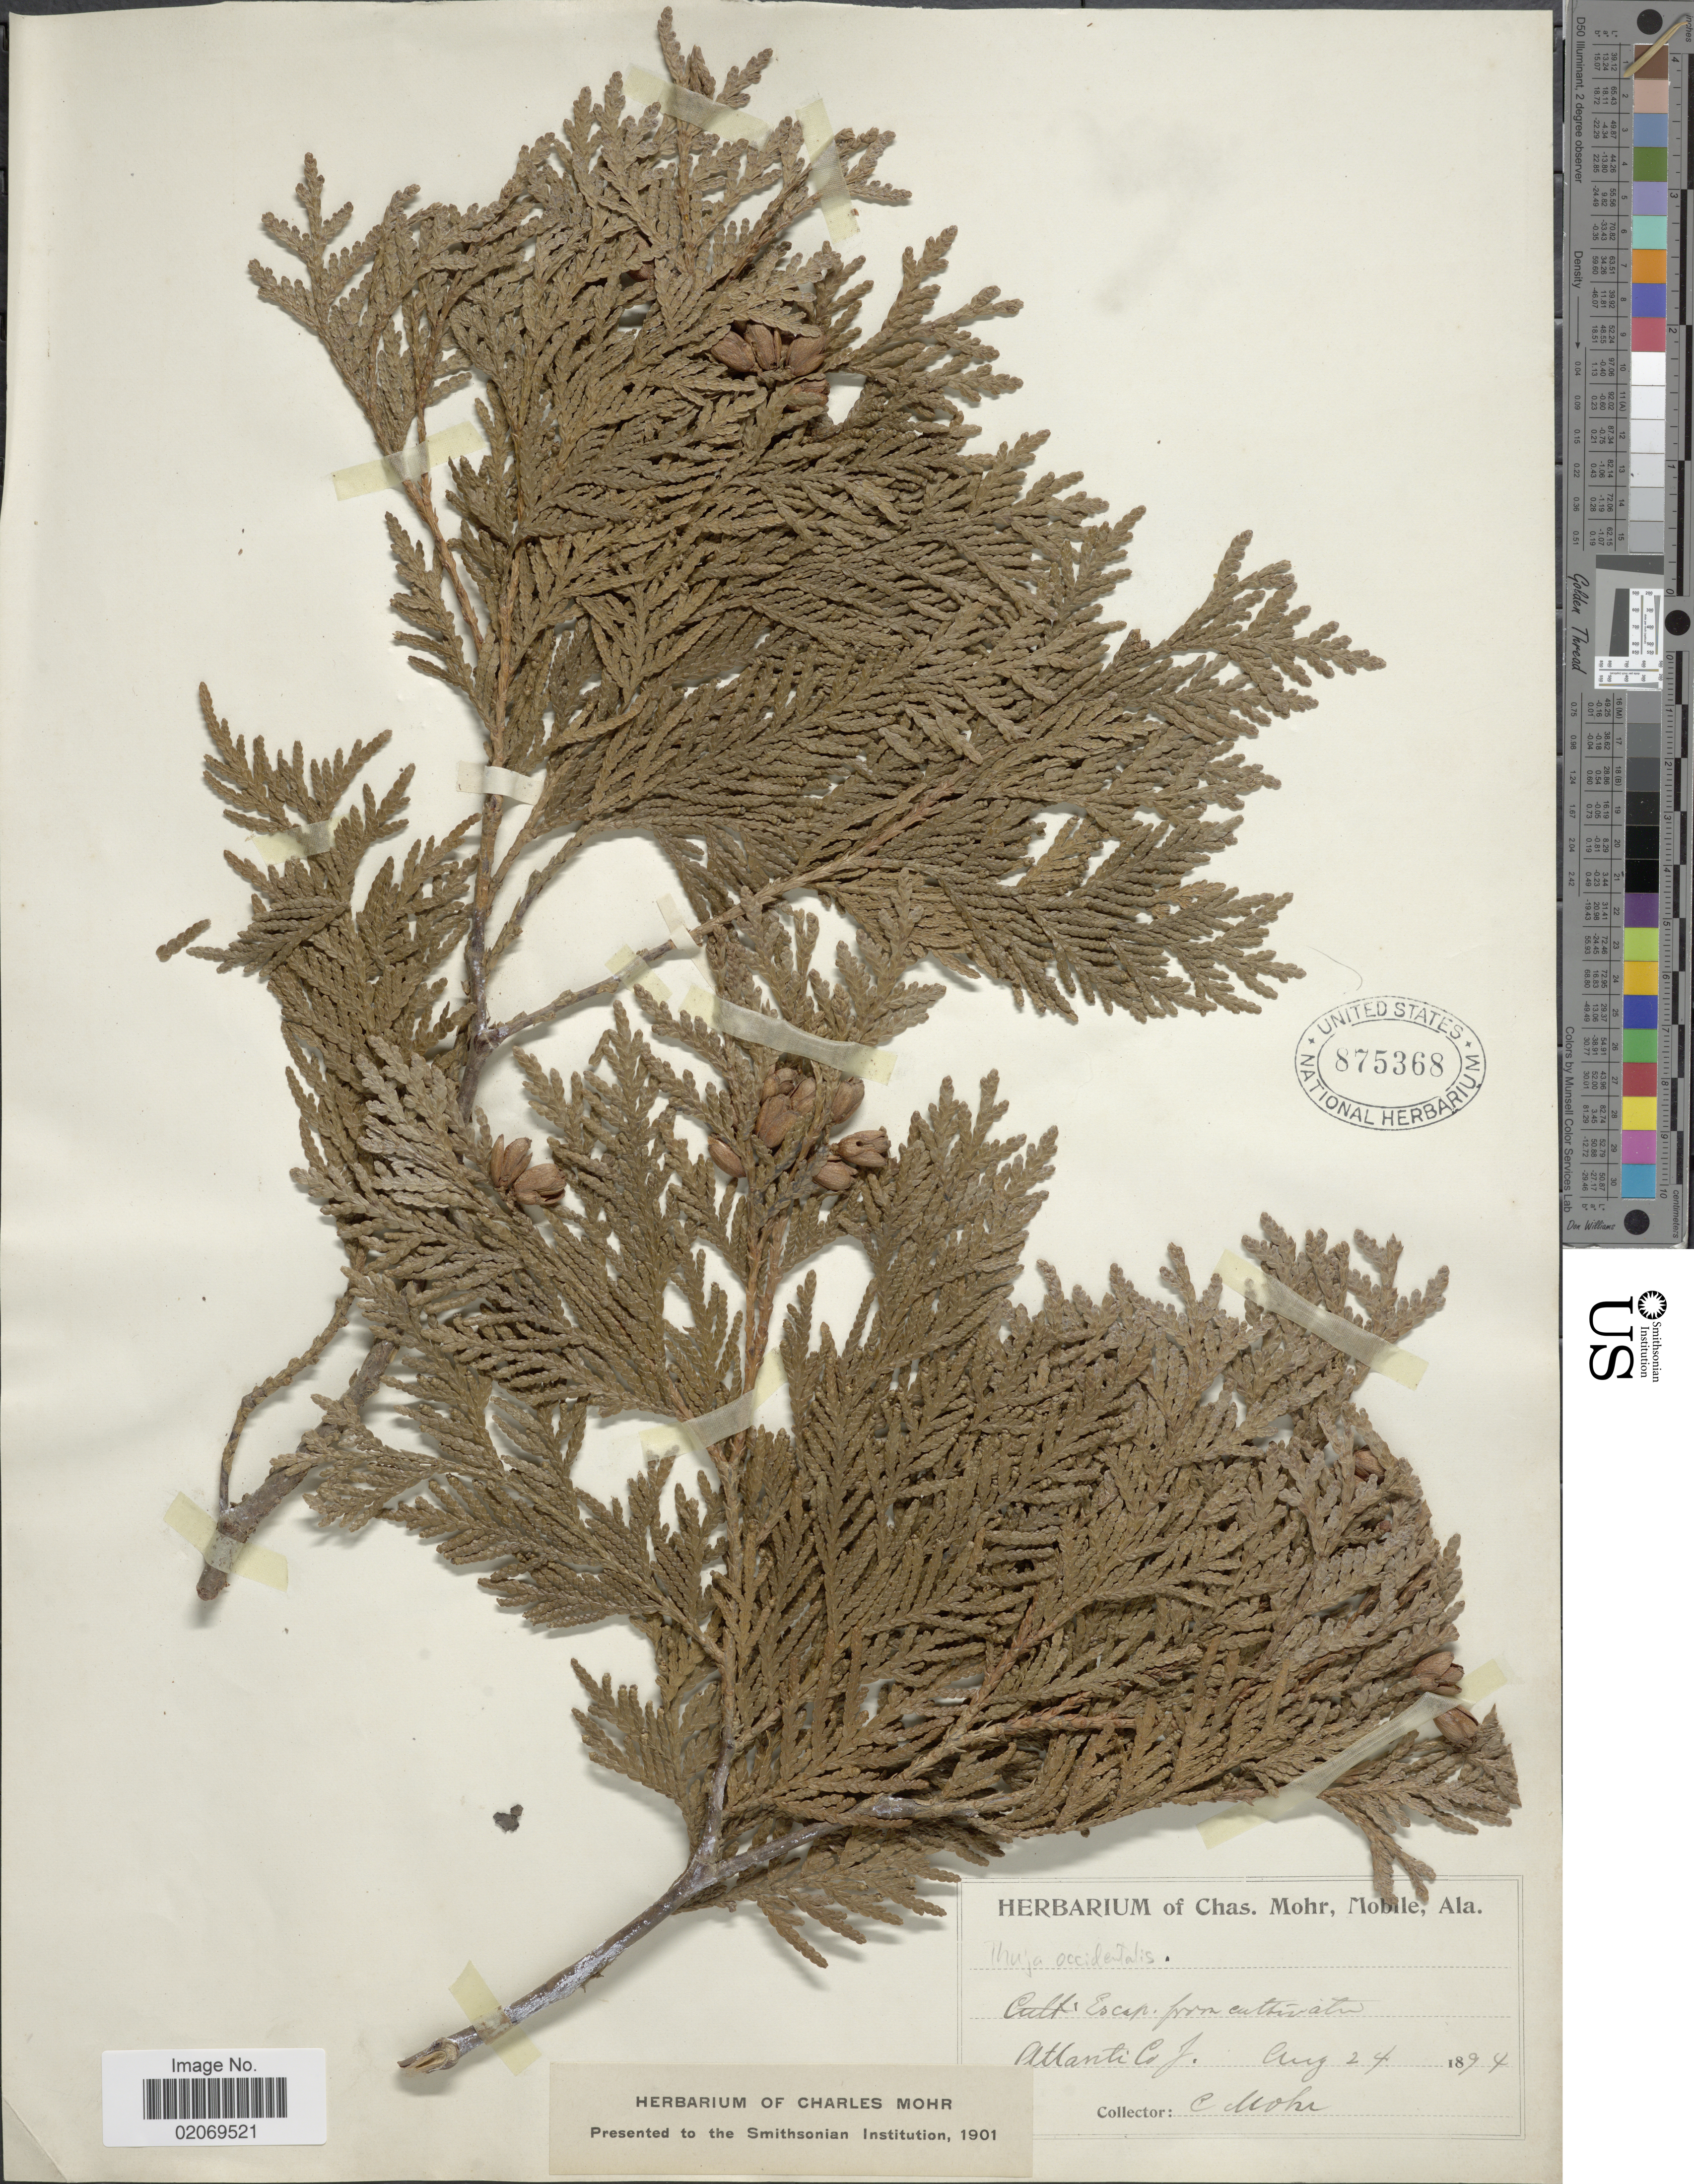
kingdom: Plantae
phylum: Tracheophyta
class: Pinopsida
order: Pinales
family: Cupressaceae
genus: Thuja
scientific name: Thuja occidentalis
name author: L.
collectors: C. T. Mohr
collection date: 1894-08-24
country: United States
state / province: New Jersey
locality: Atlantic Co. J,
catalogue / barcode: US 875368